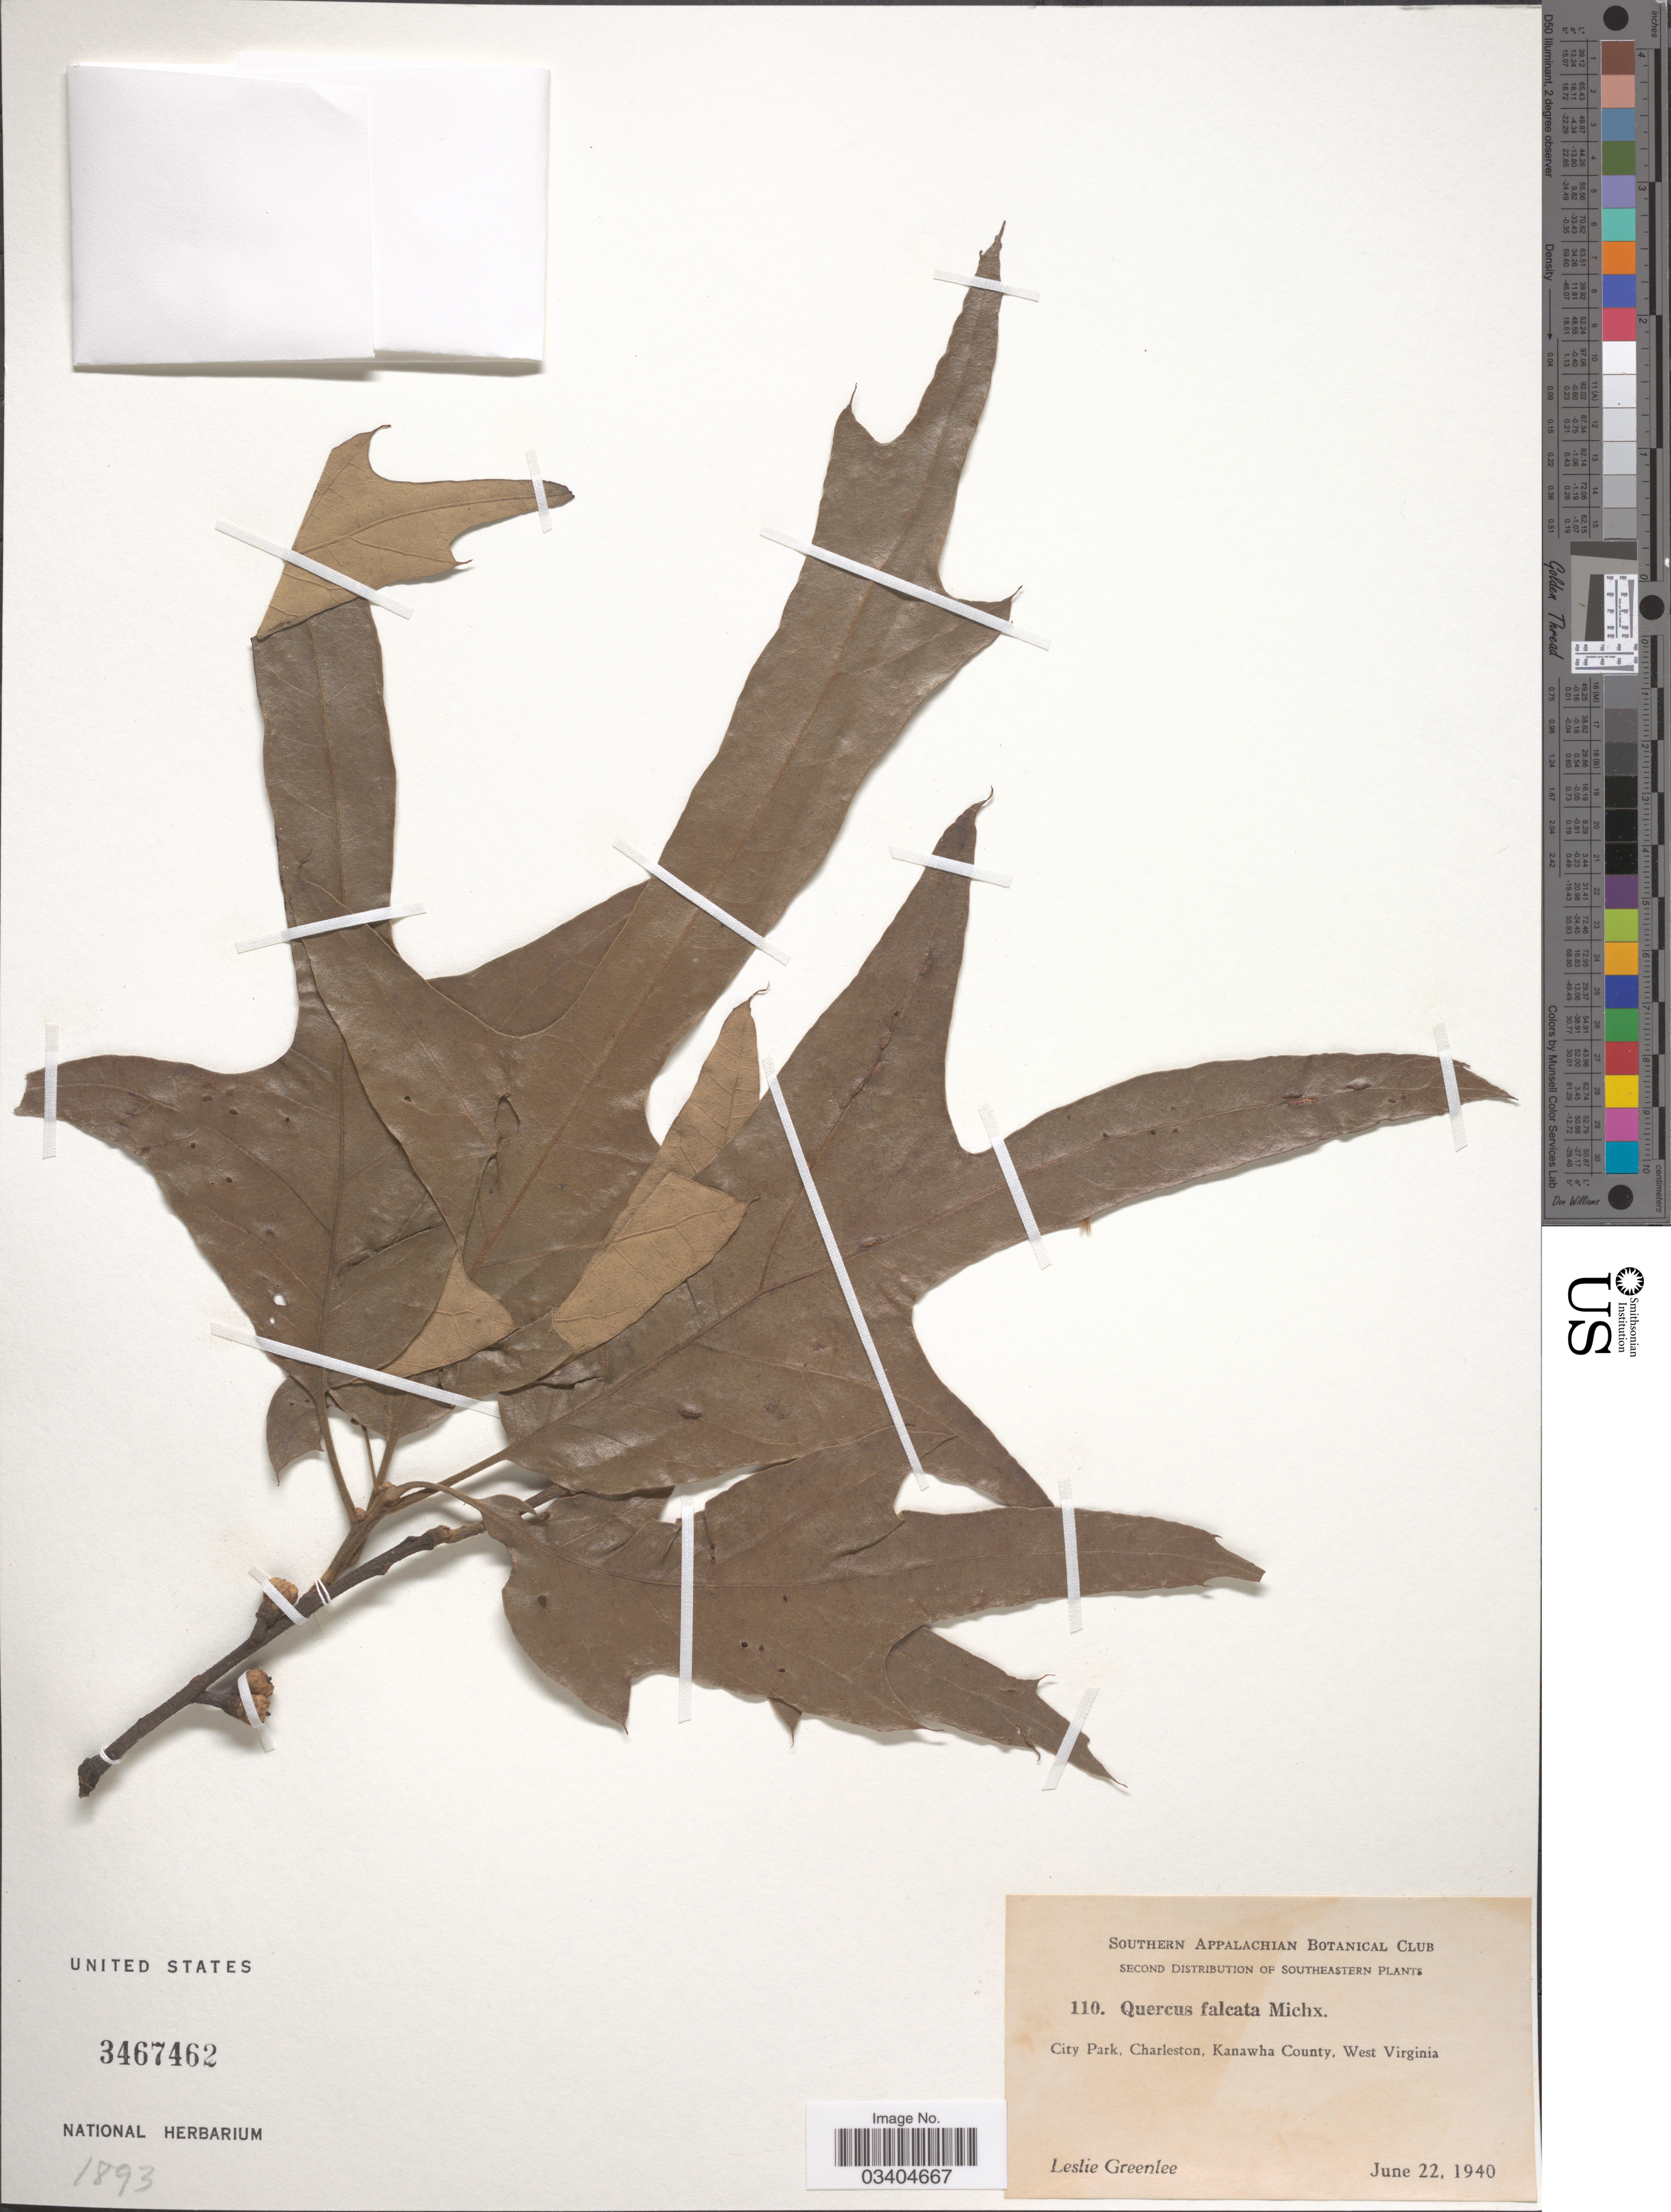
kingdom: Plantae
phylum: Tracheophyta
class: Magnoliopsida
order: Fagales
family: Fagaceae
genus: Quercus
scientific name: Quercus falcata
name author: Michx.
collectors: L. Greenlee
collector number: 110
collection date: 1940-06-22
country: United States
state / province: West Virginia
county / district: Kanawha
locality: Southeastern. City Park, Charleston, Kanawha County.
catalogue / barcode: US 3467462